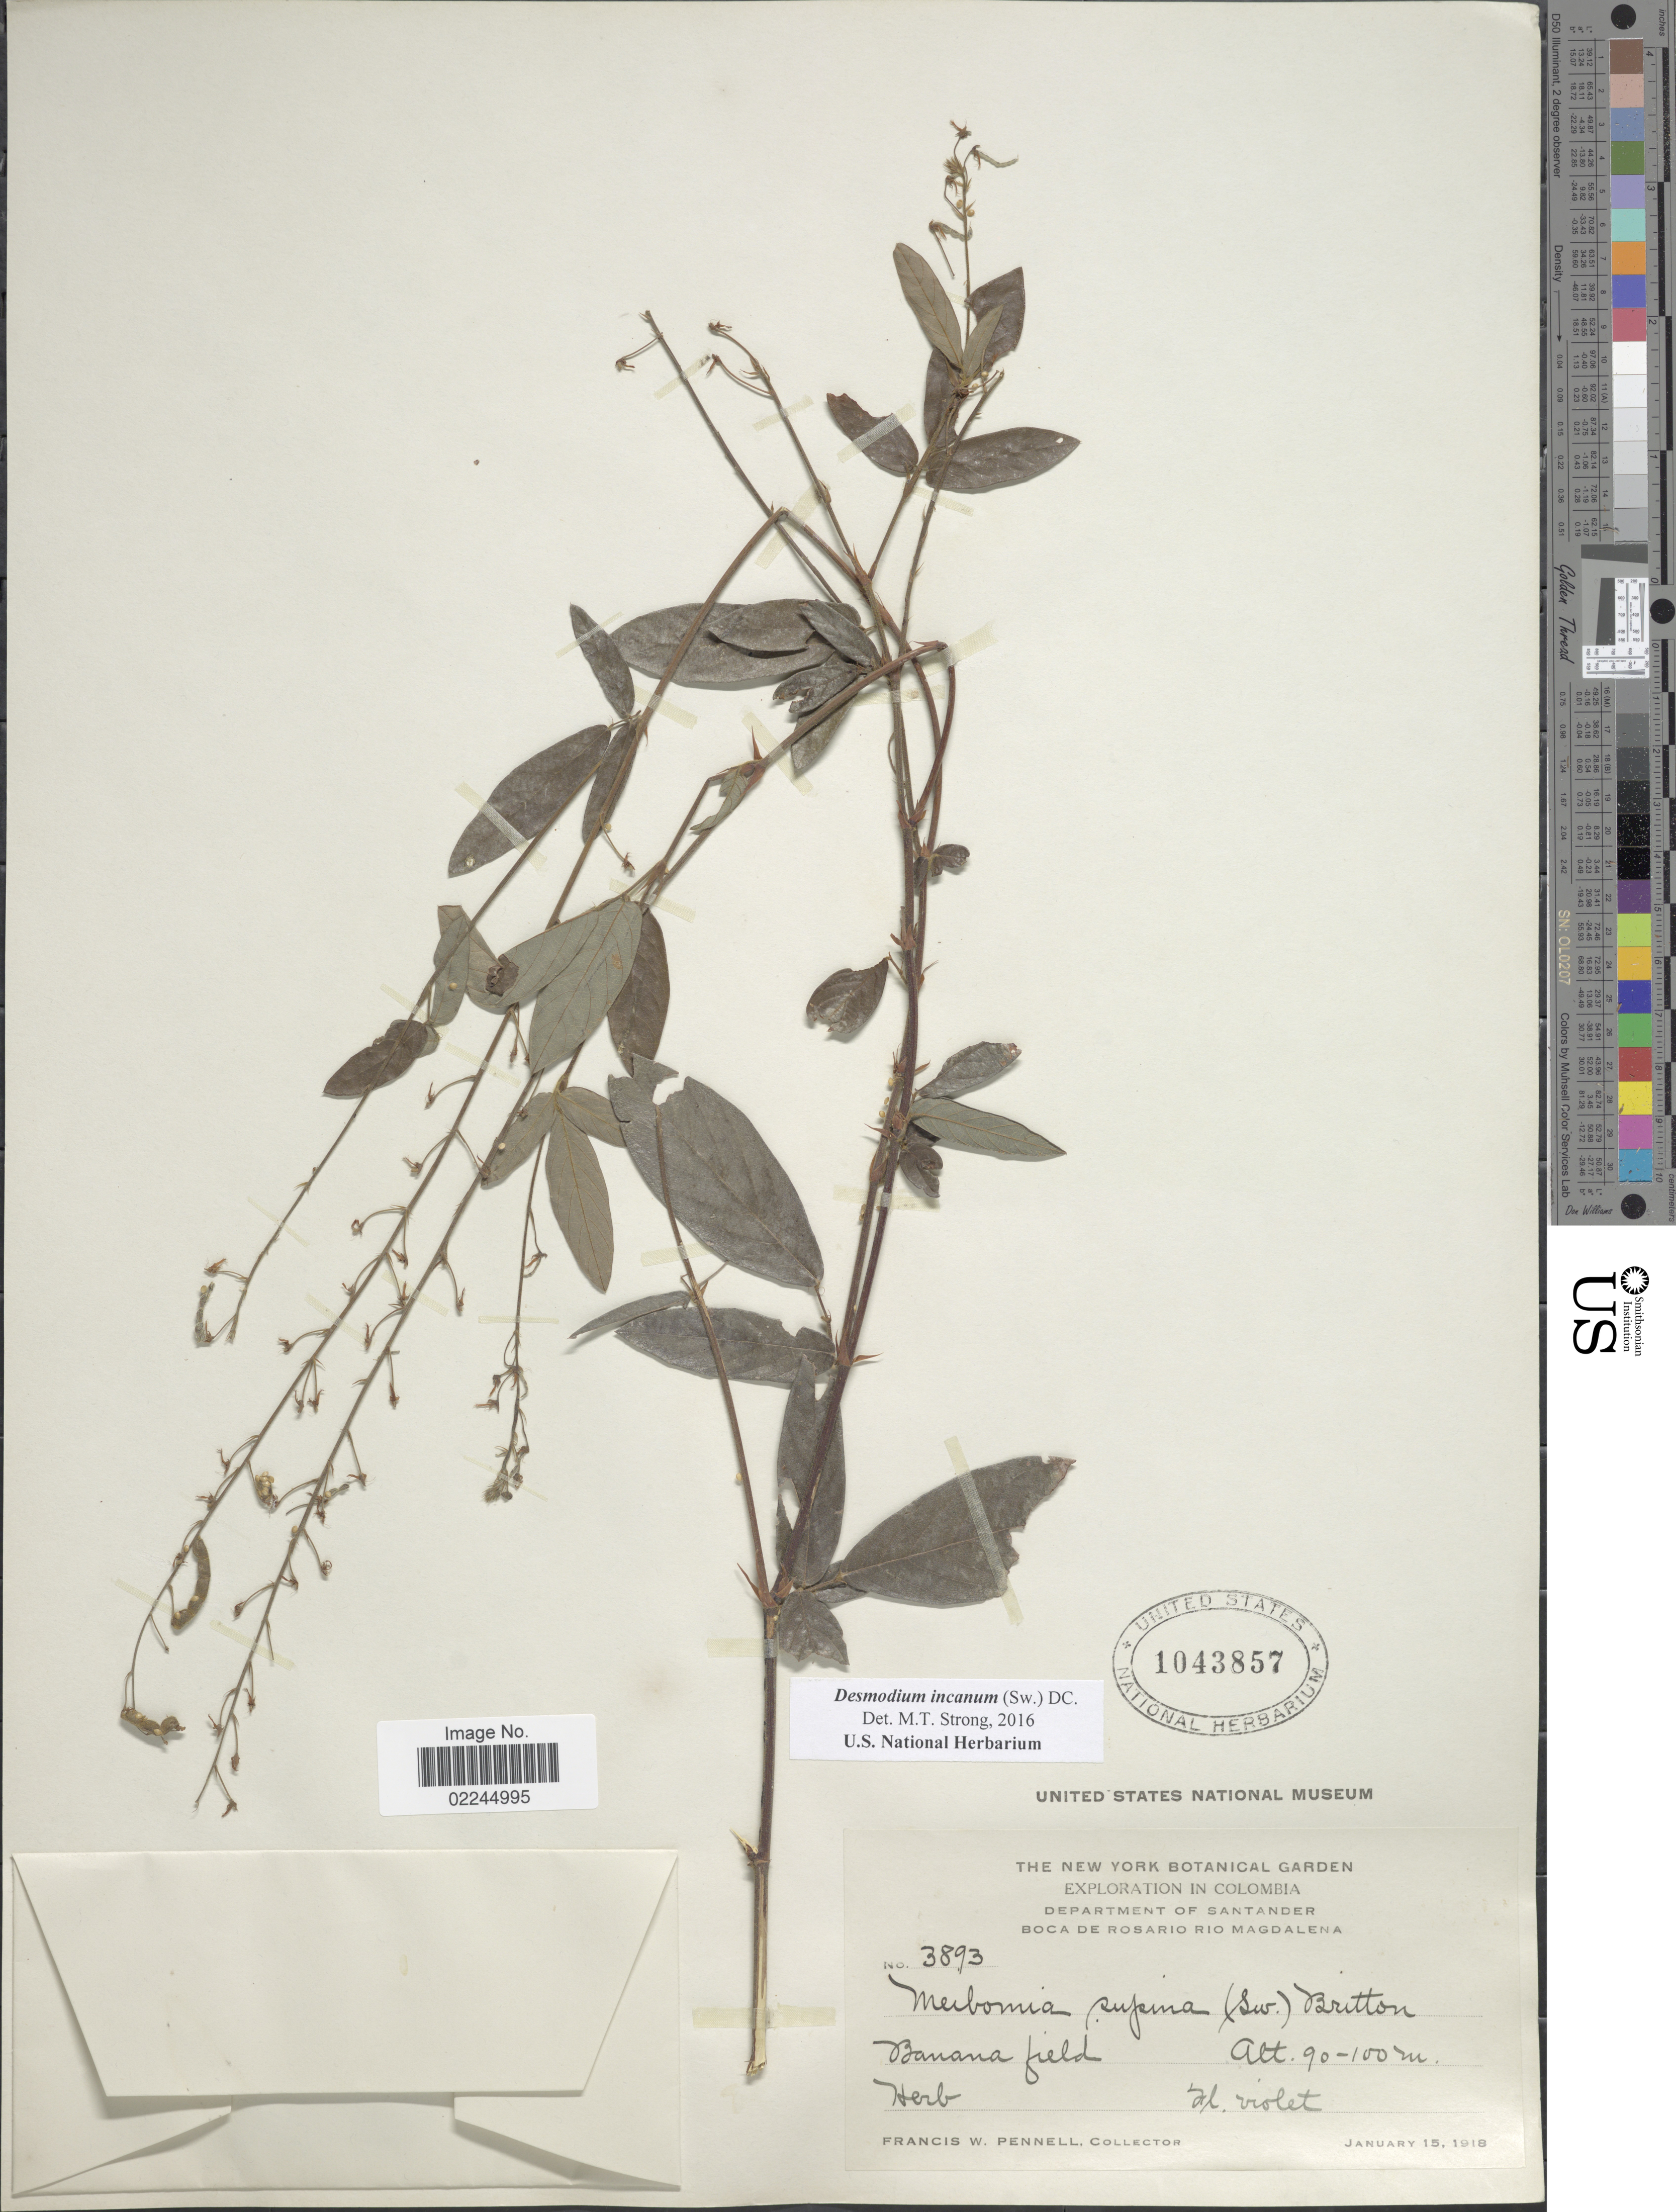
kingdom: Plantae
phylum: Tracheophyta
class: Magnoliopsida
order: Fabales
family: Fabaceae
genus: Desmodium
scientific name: Desmodium incanum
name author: (Sw.) DC.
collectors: F. W. Pennell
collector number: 3893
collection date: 1918-01-15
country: Colombia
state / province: Santander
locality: Boca de Rosario Rio Magdalena, banana field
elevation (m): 90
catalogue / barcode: US 1043857